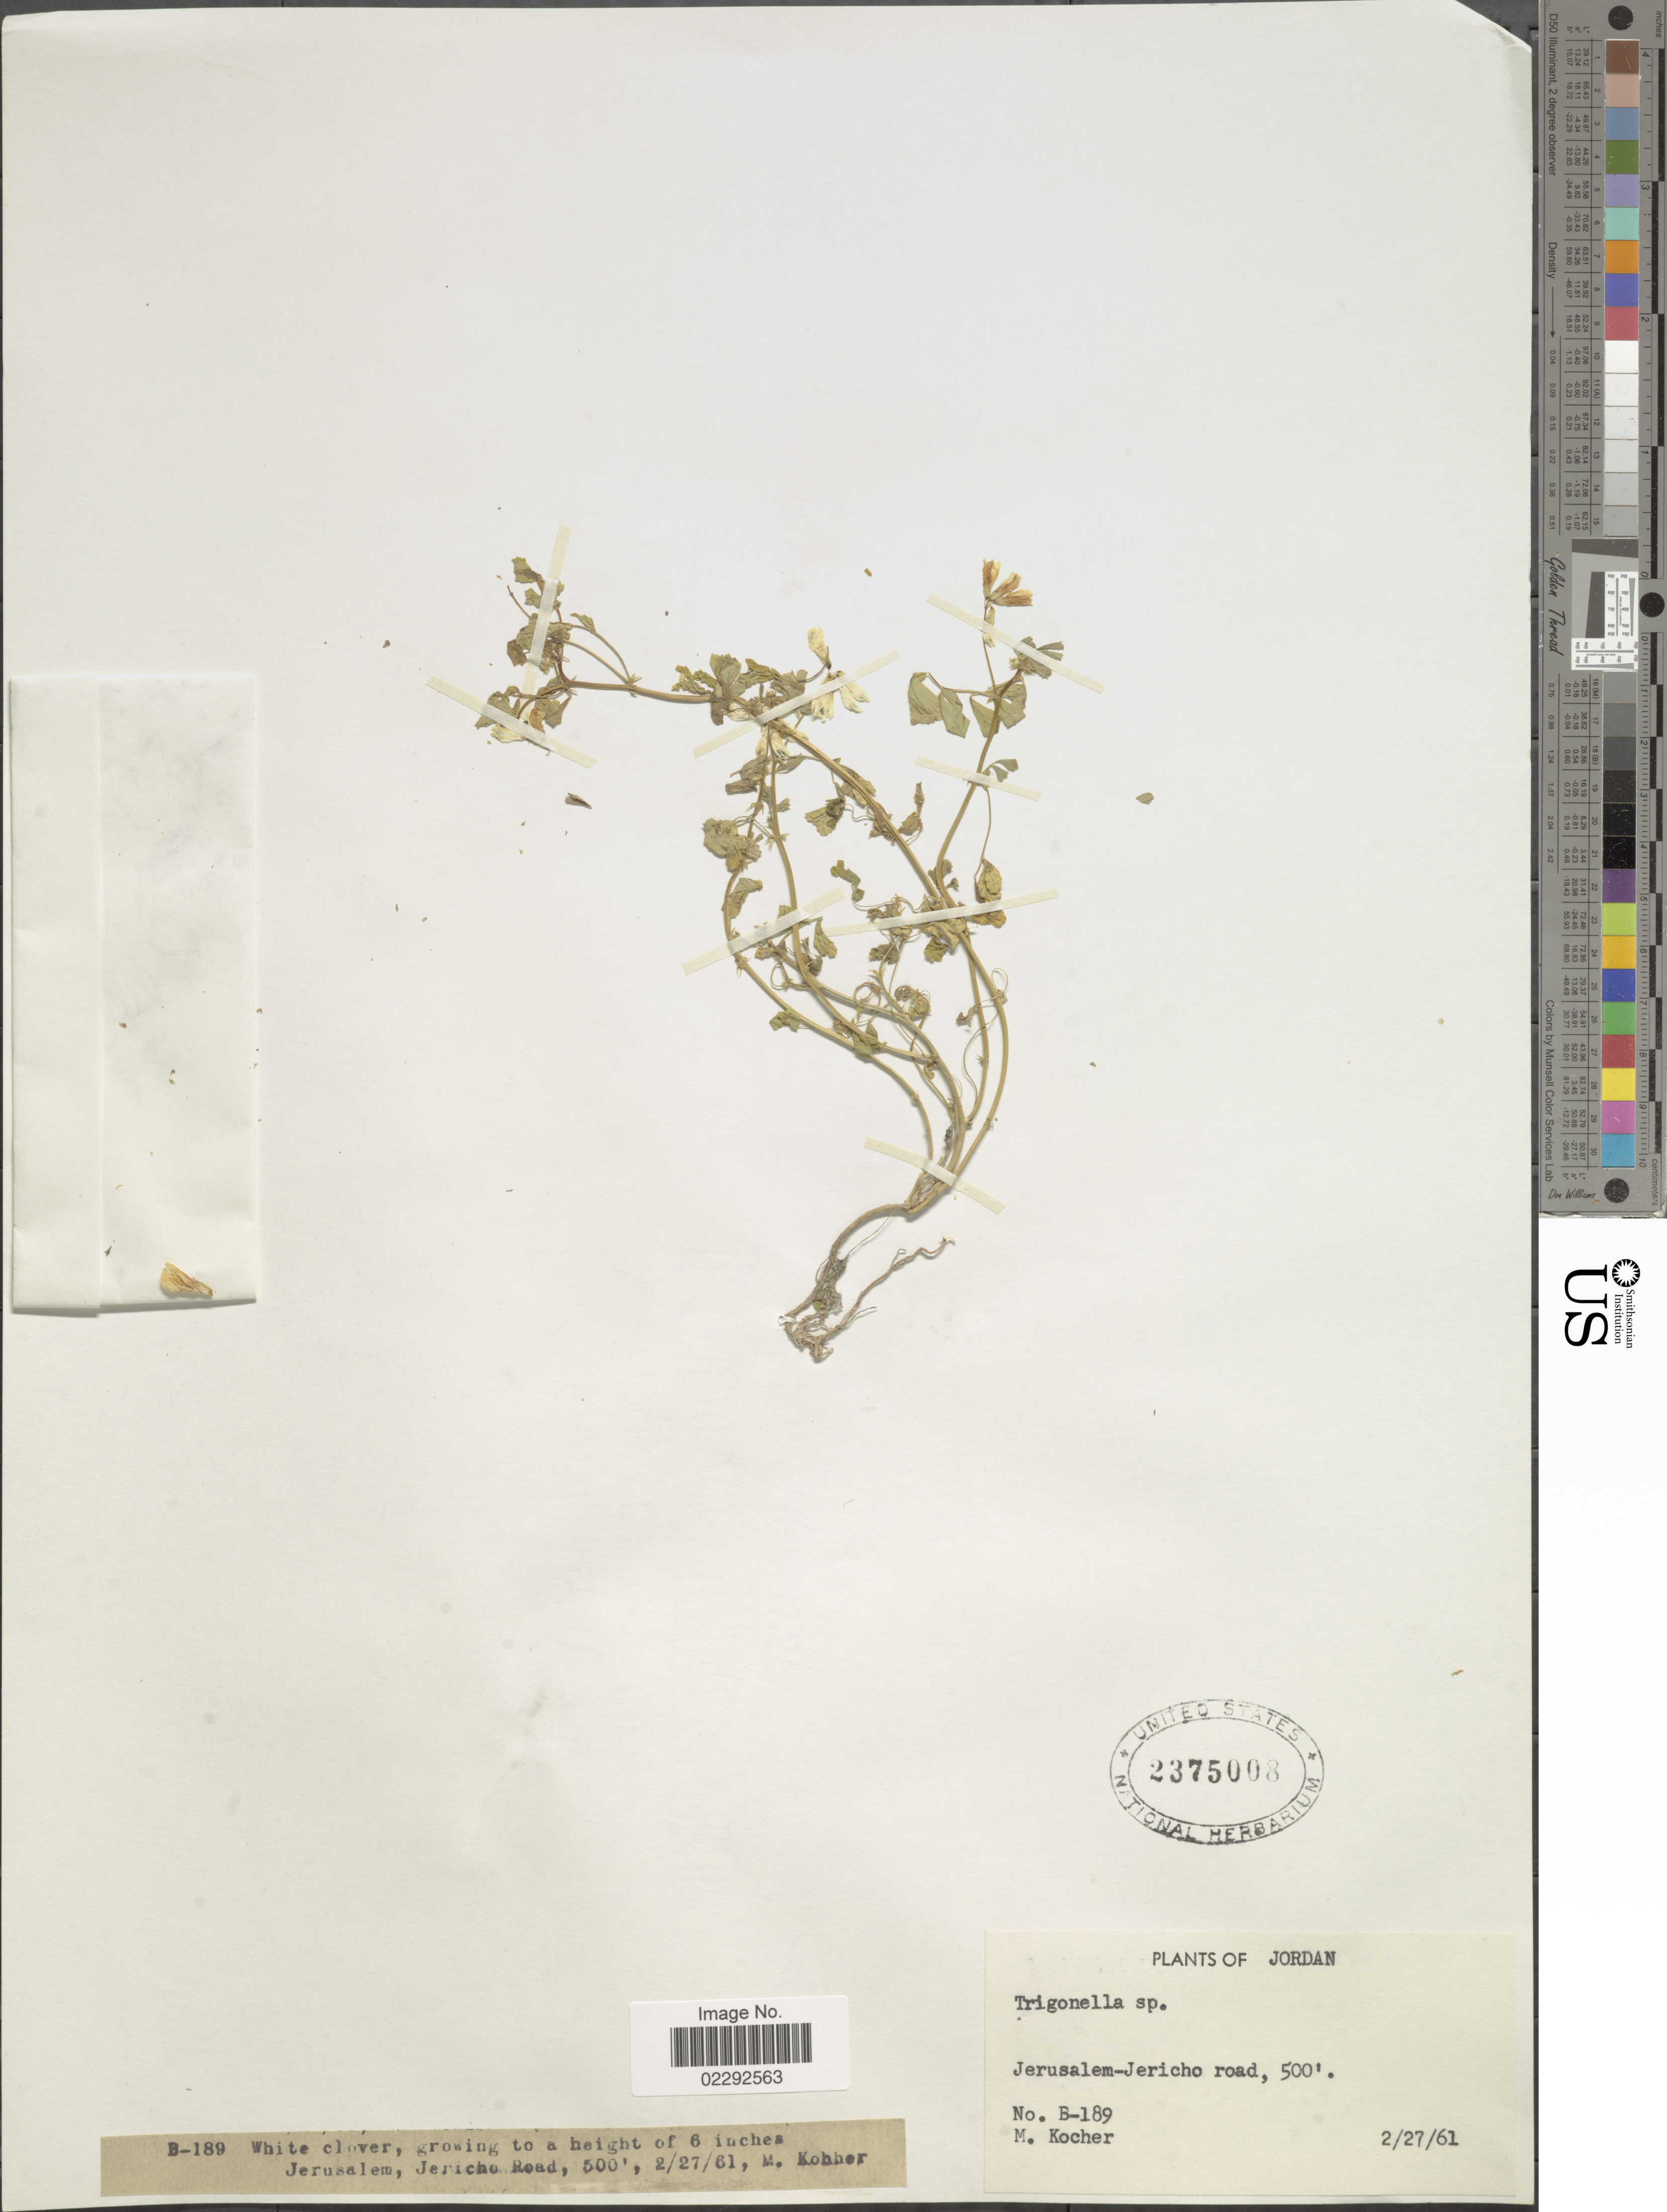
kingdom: Plantae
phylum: Tracheophyta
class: Magnoliopsida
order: Fabales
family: Fabaceae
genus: Trigonella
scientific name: Trigonella sp.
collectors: M. Kocher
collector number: B-189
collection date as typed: Transcribed d/m/y: 27/2/61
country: Jordan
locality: Jerusalem-Jericho road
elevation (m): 152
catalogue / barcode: US 2375008